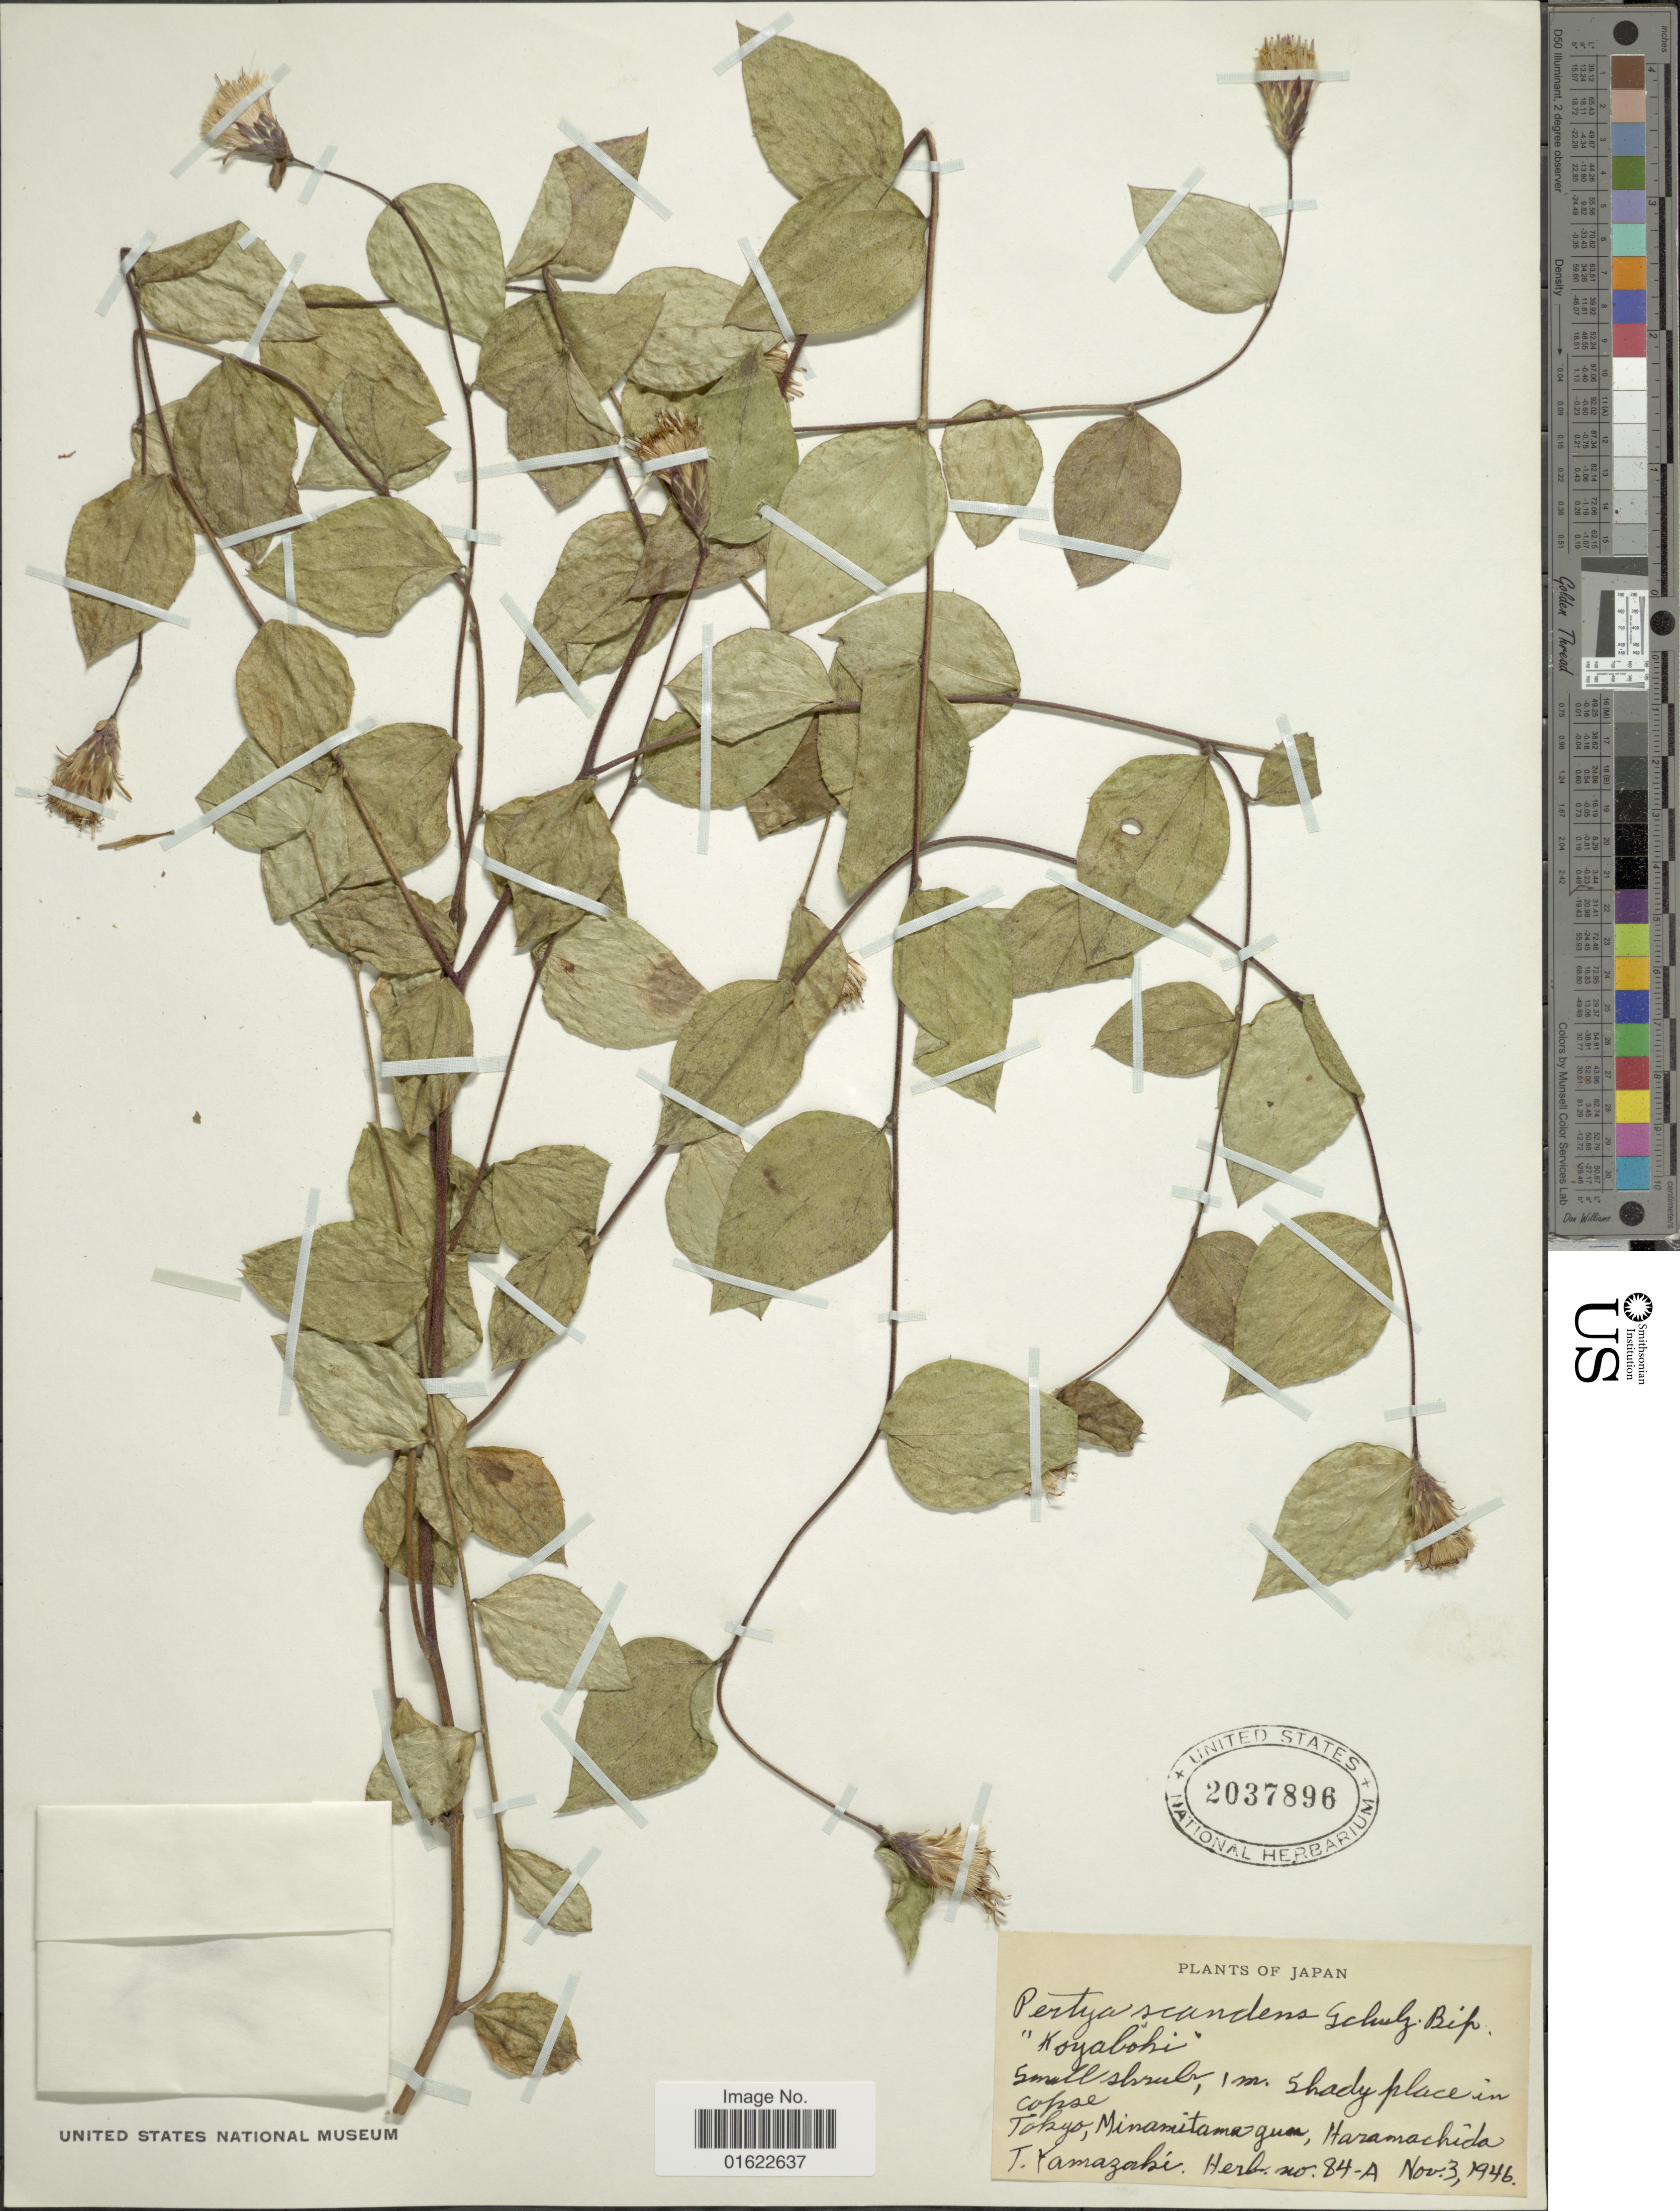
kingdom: Plantae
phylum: Tracheophyta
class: Magnoliopsida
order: Asterales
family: Asteraceae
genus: Pertya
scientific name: Pertya scandens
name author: (Thunb. ex Thunb.) Sch. Bip.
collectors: T. Yamazaki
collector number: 84-A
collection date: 1946-11-03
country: Japan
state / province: Tokyo, Federal City of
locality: Minamitama-gun, Haramachida.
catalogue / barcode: US 2037896